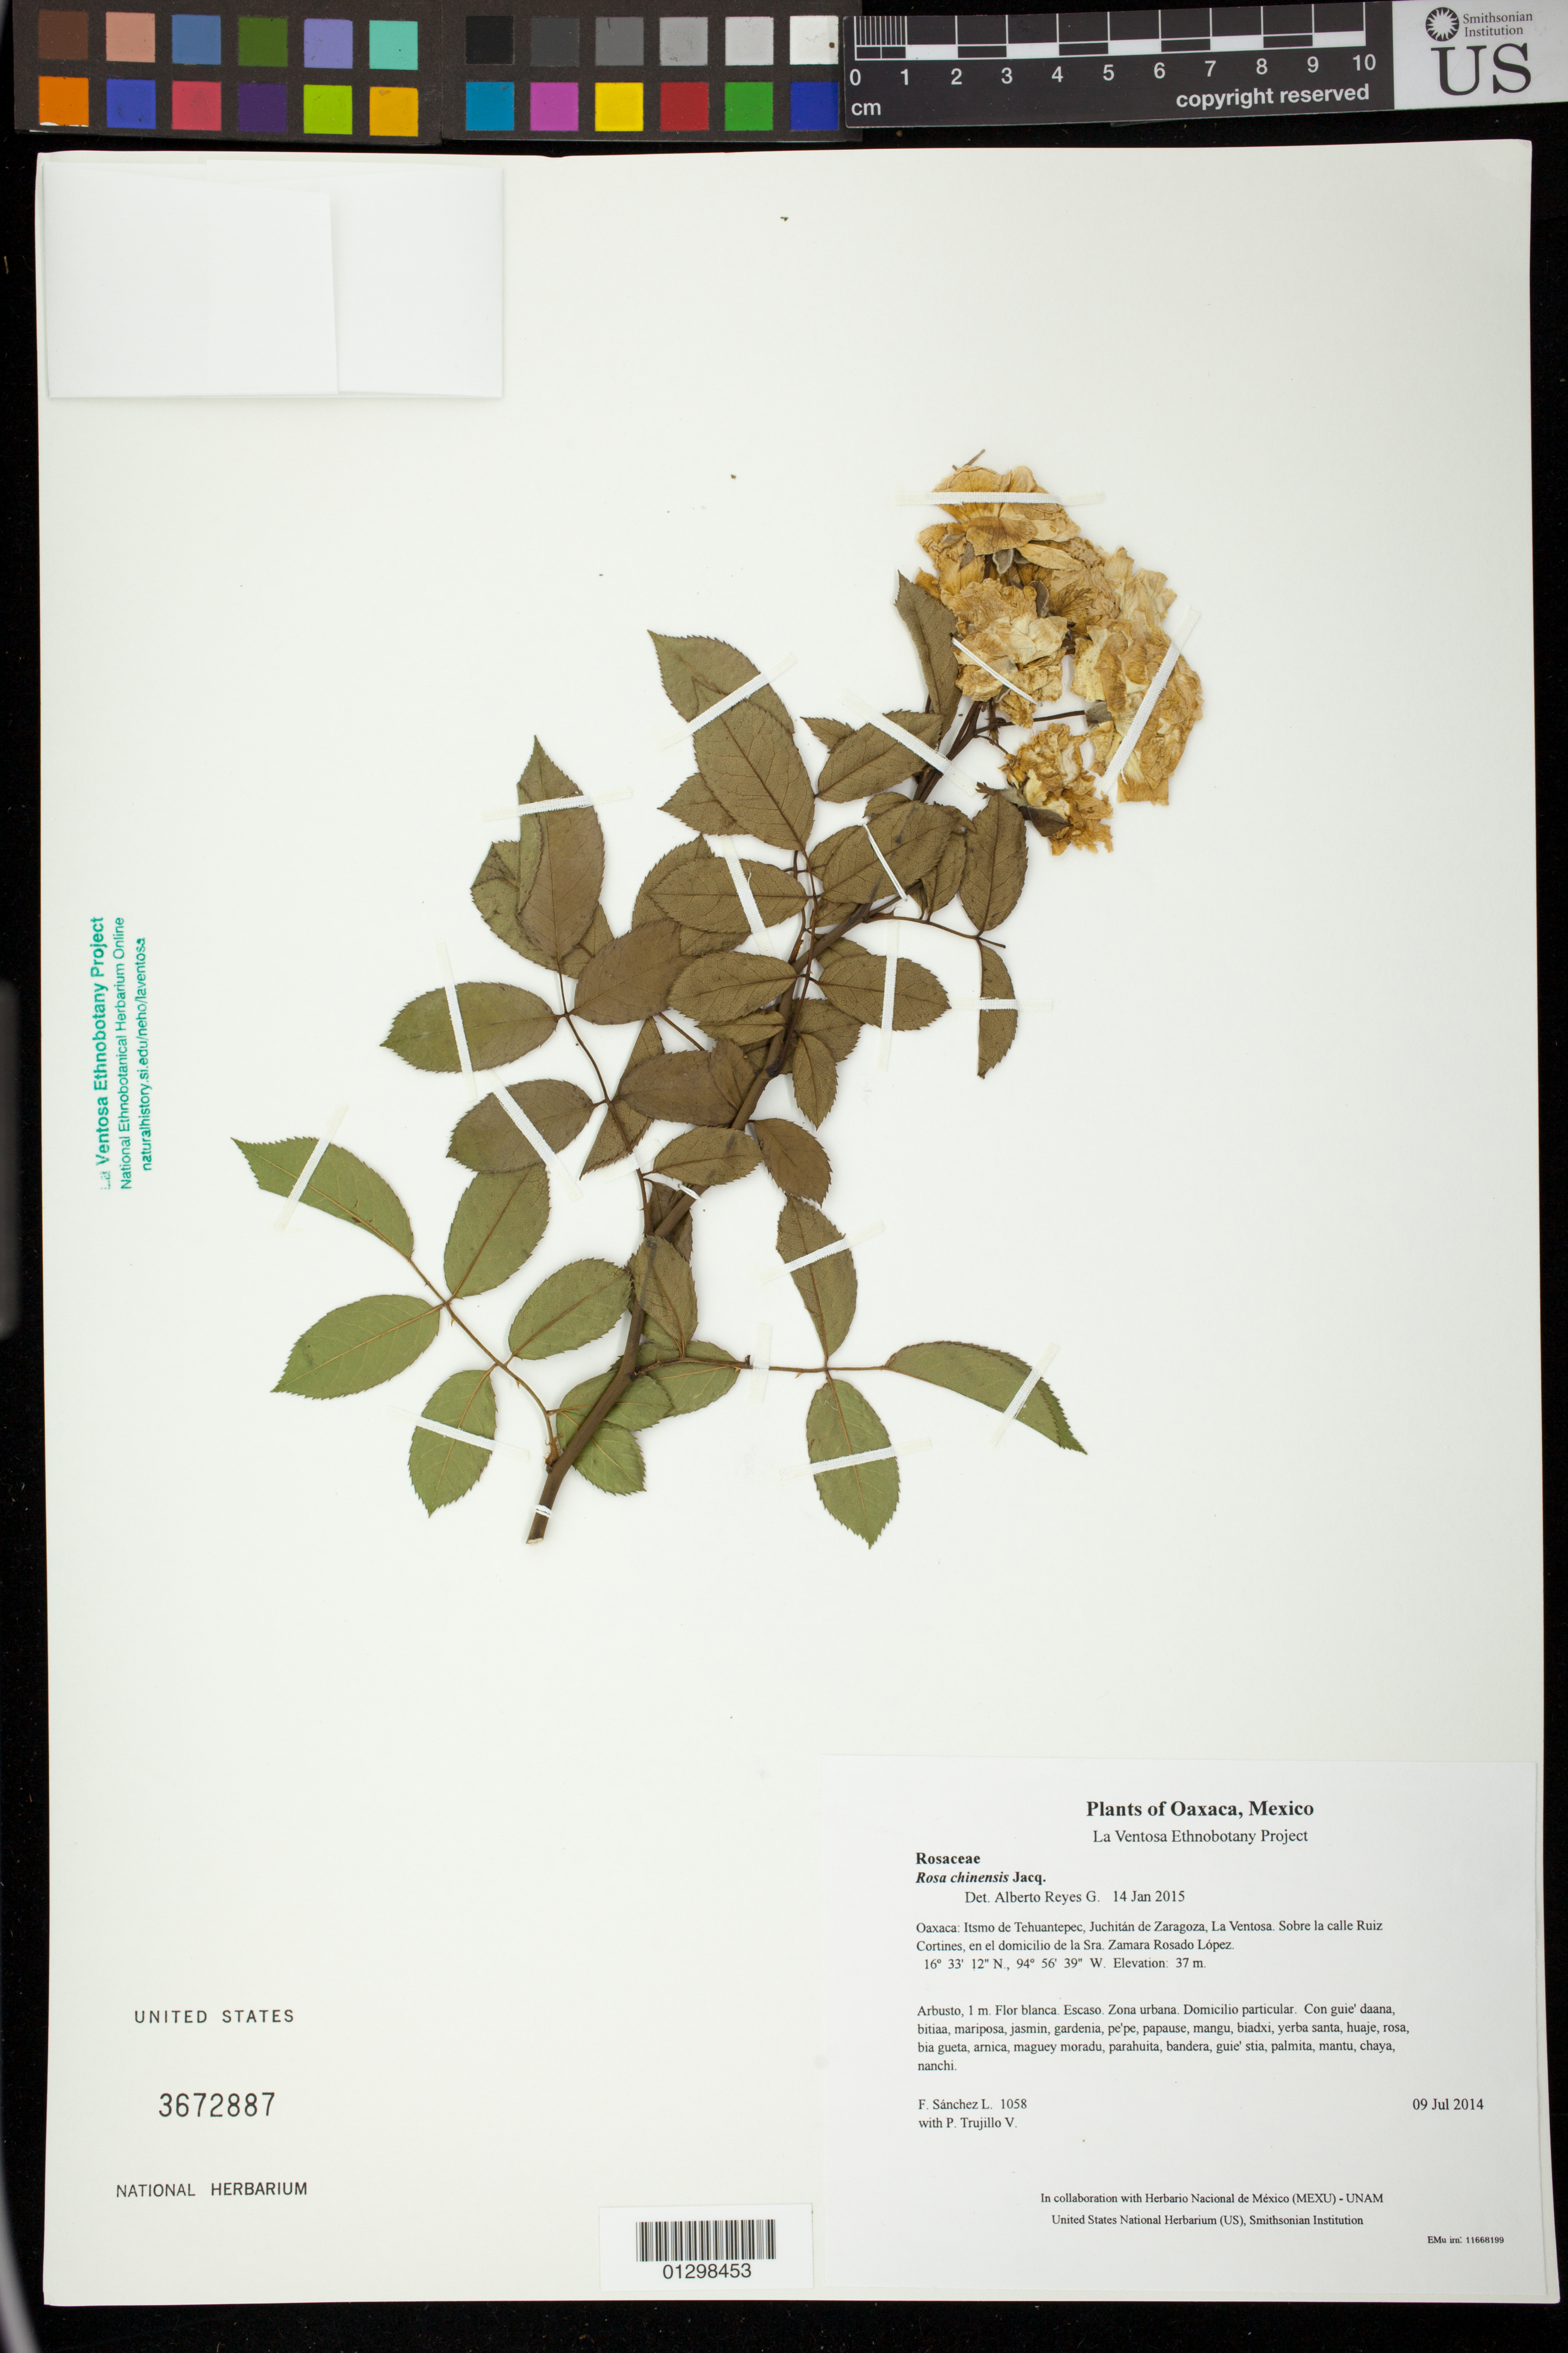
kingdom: Plantae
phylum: Tracheophyta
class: Magnoliopsida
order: Rosales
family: Rosaceae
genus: Rosa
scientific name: Rosa chinensis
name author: Jacq.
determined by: Reyes García, A.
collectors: F. Sánchez L. & P. Trujillo V.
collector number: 1058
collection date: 2014-07-09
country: Mexico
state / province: Oaxaca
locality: Itsmo de Tehuantepec, Juchitán de Zaragoza, La Ventosa. Sobre la calle Ruiz Cortines, en el domicilio de la Sra. Zamara Rosado López.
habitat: Zona urbana. Domicilio particular.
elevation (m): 37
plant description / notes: JEBOT, MEXU, US; Yaga bandaga. 1 m. Guie' naquichi'. Huaxie'.; ramo de novia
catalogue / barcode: US 3672887